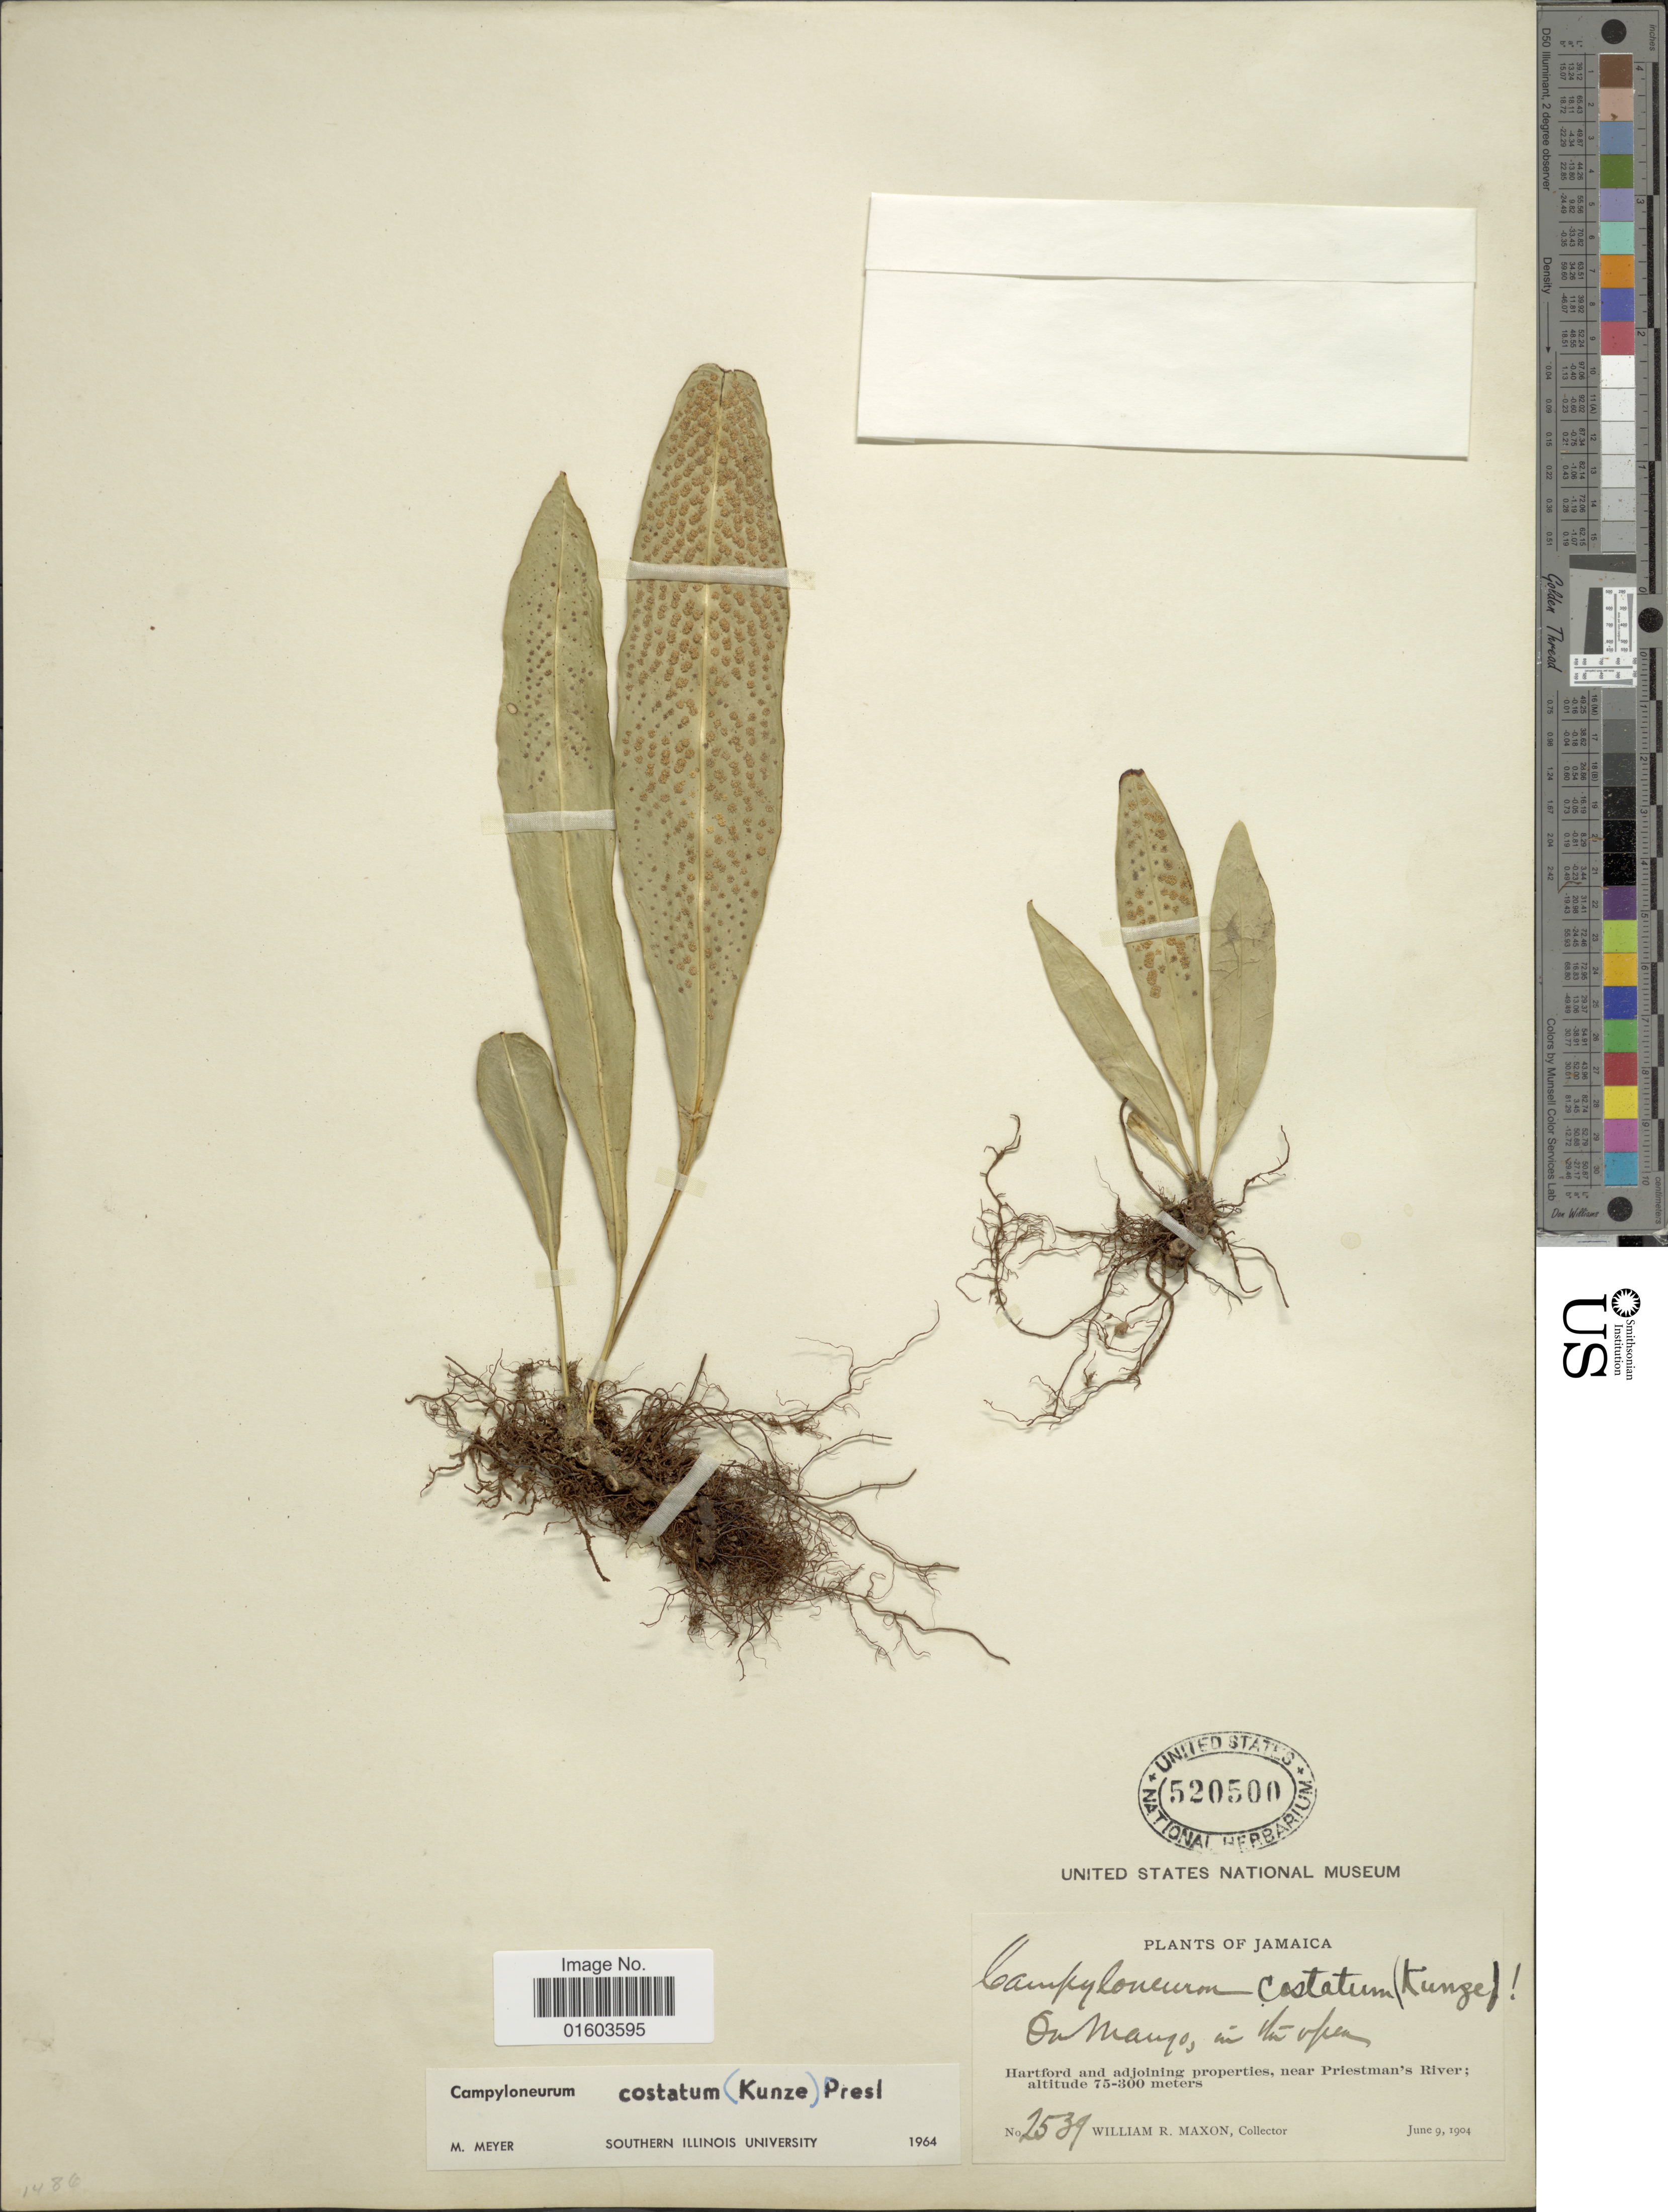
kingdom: Plantae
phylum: Tracheophyta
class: Polypodiopsida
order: Polypodiales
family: Polypodiaceae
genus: Campyloneurum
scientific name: Campyloneurum costatum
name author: (Kunze) C. Presl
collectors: W. R. Maxon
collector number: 2539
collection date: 1904-06-09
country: Jamaica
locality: Hartford and adjoining properties, near Priestman's River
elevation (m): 75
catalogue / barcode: US 520500